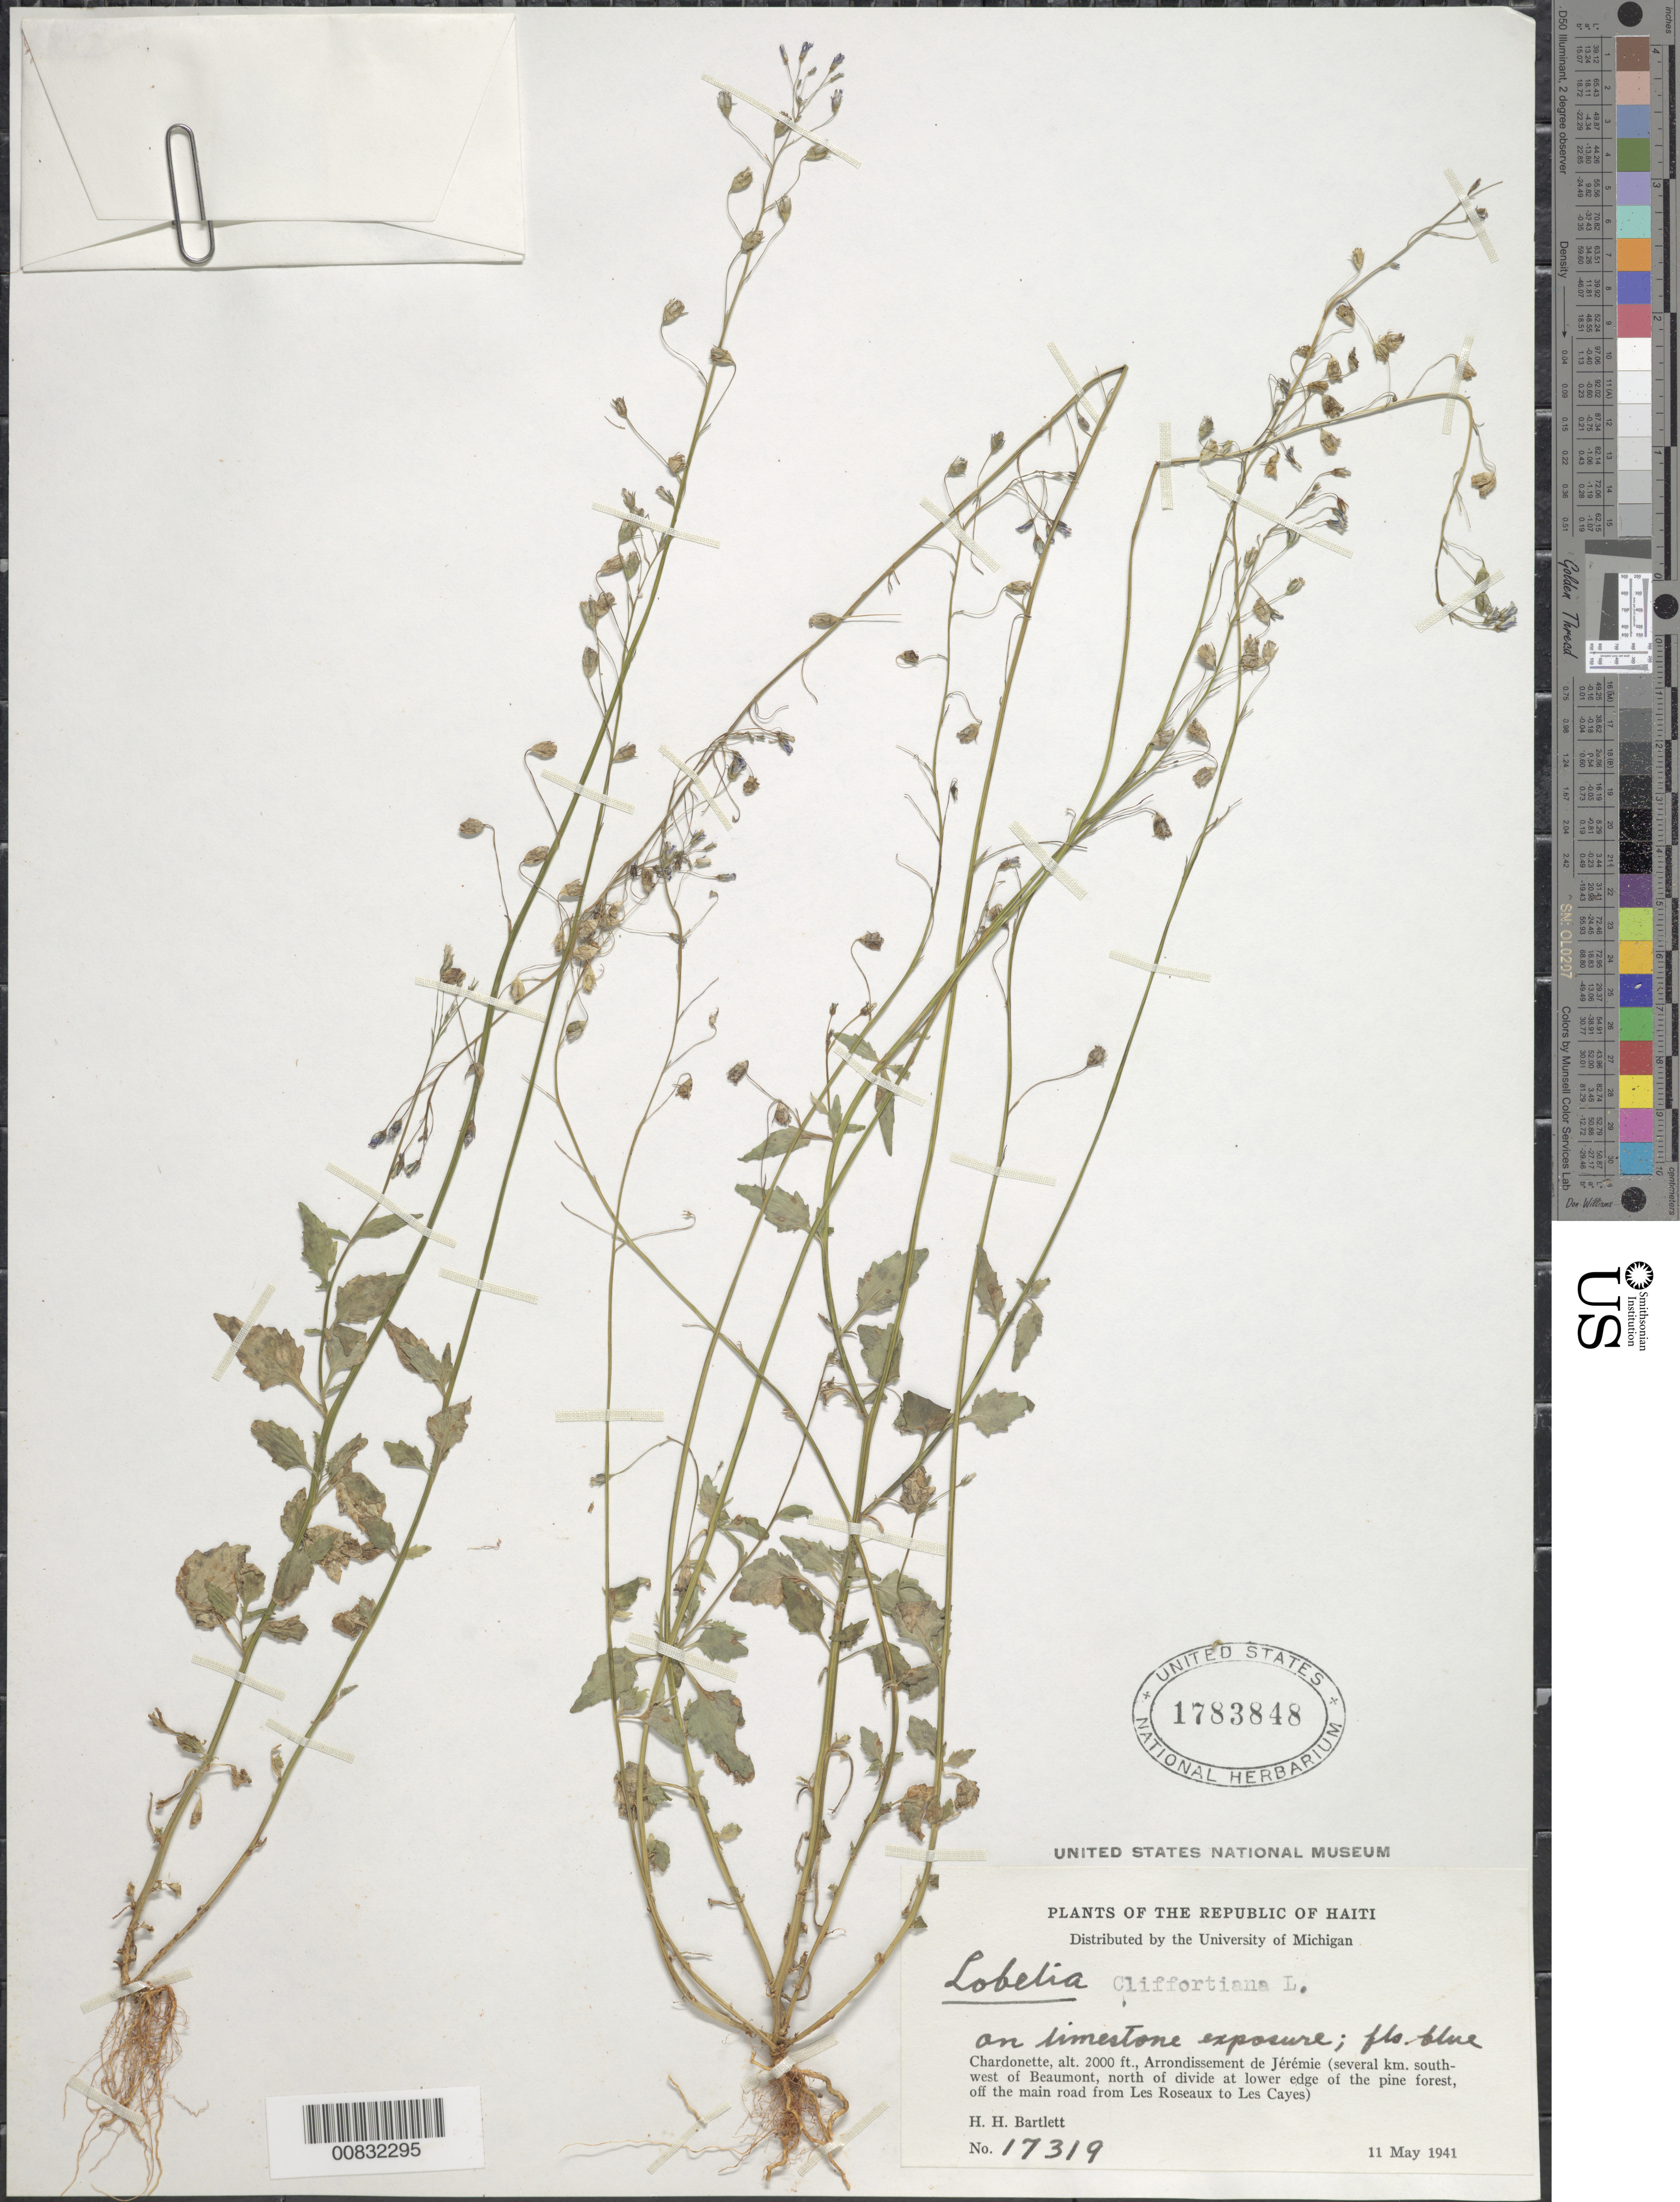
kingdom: Plantae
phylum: Tracheophyta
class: Magnoliopsida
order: Asterales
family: Campanulaceae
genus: Lobelia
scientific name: Lobelia cliffortiana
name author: L.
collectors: H. H. Bartlett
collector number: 17319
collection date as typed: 11 May 1941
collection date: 1941-05-11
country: Haiti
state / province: Grand'Anse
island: Hispaniola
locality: Chardonette, Arrondissement de Jérémie (sev. Km. SW of Beaumont, N of divide at lower edge of the pine forest, off the main road from Les Roseaux to Les Cayes)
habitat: On limestone exposure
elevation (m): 610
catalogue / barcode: US 1783848